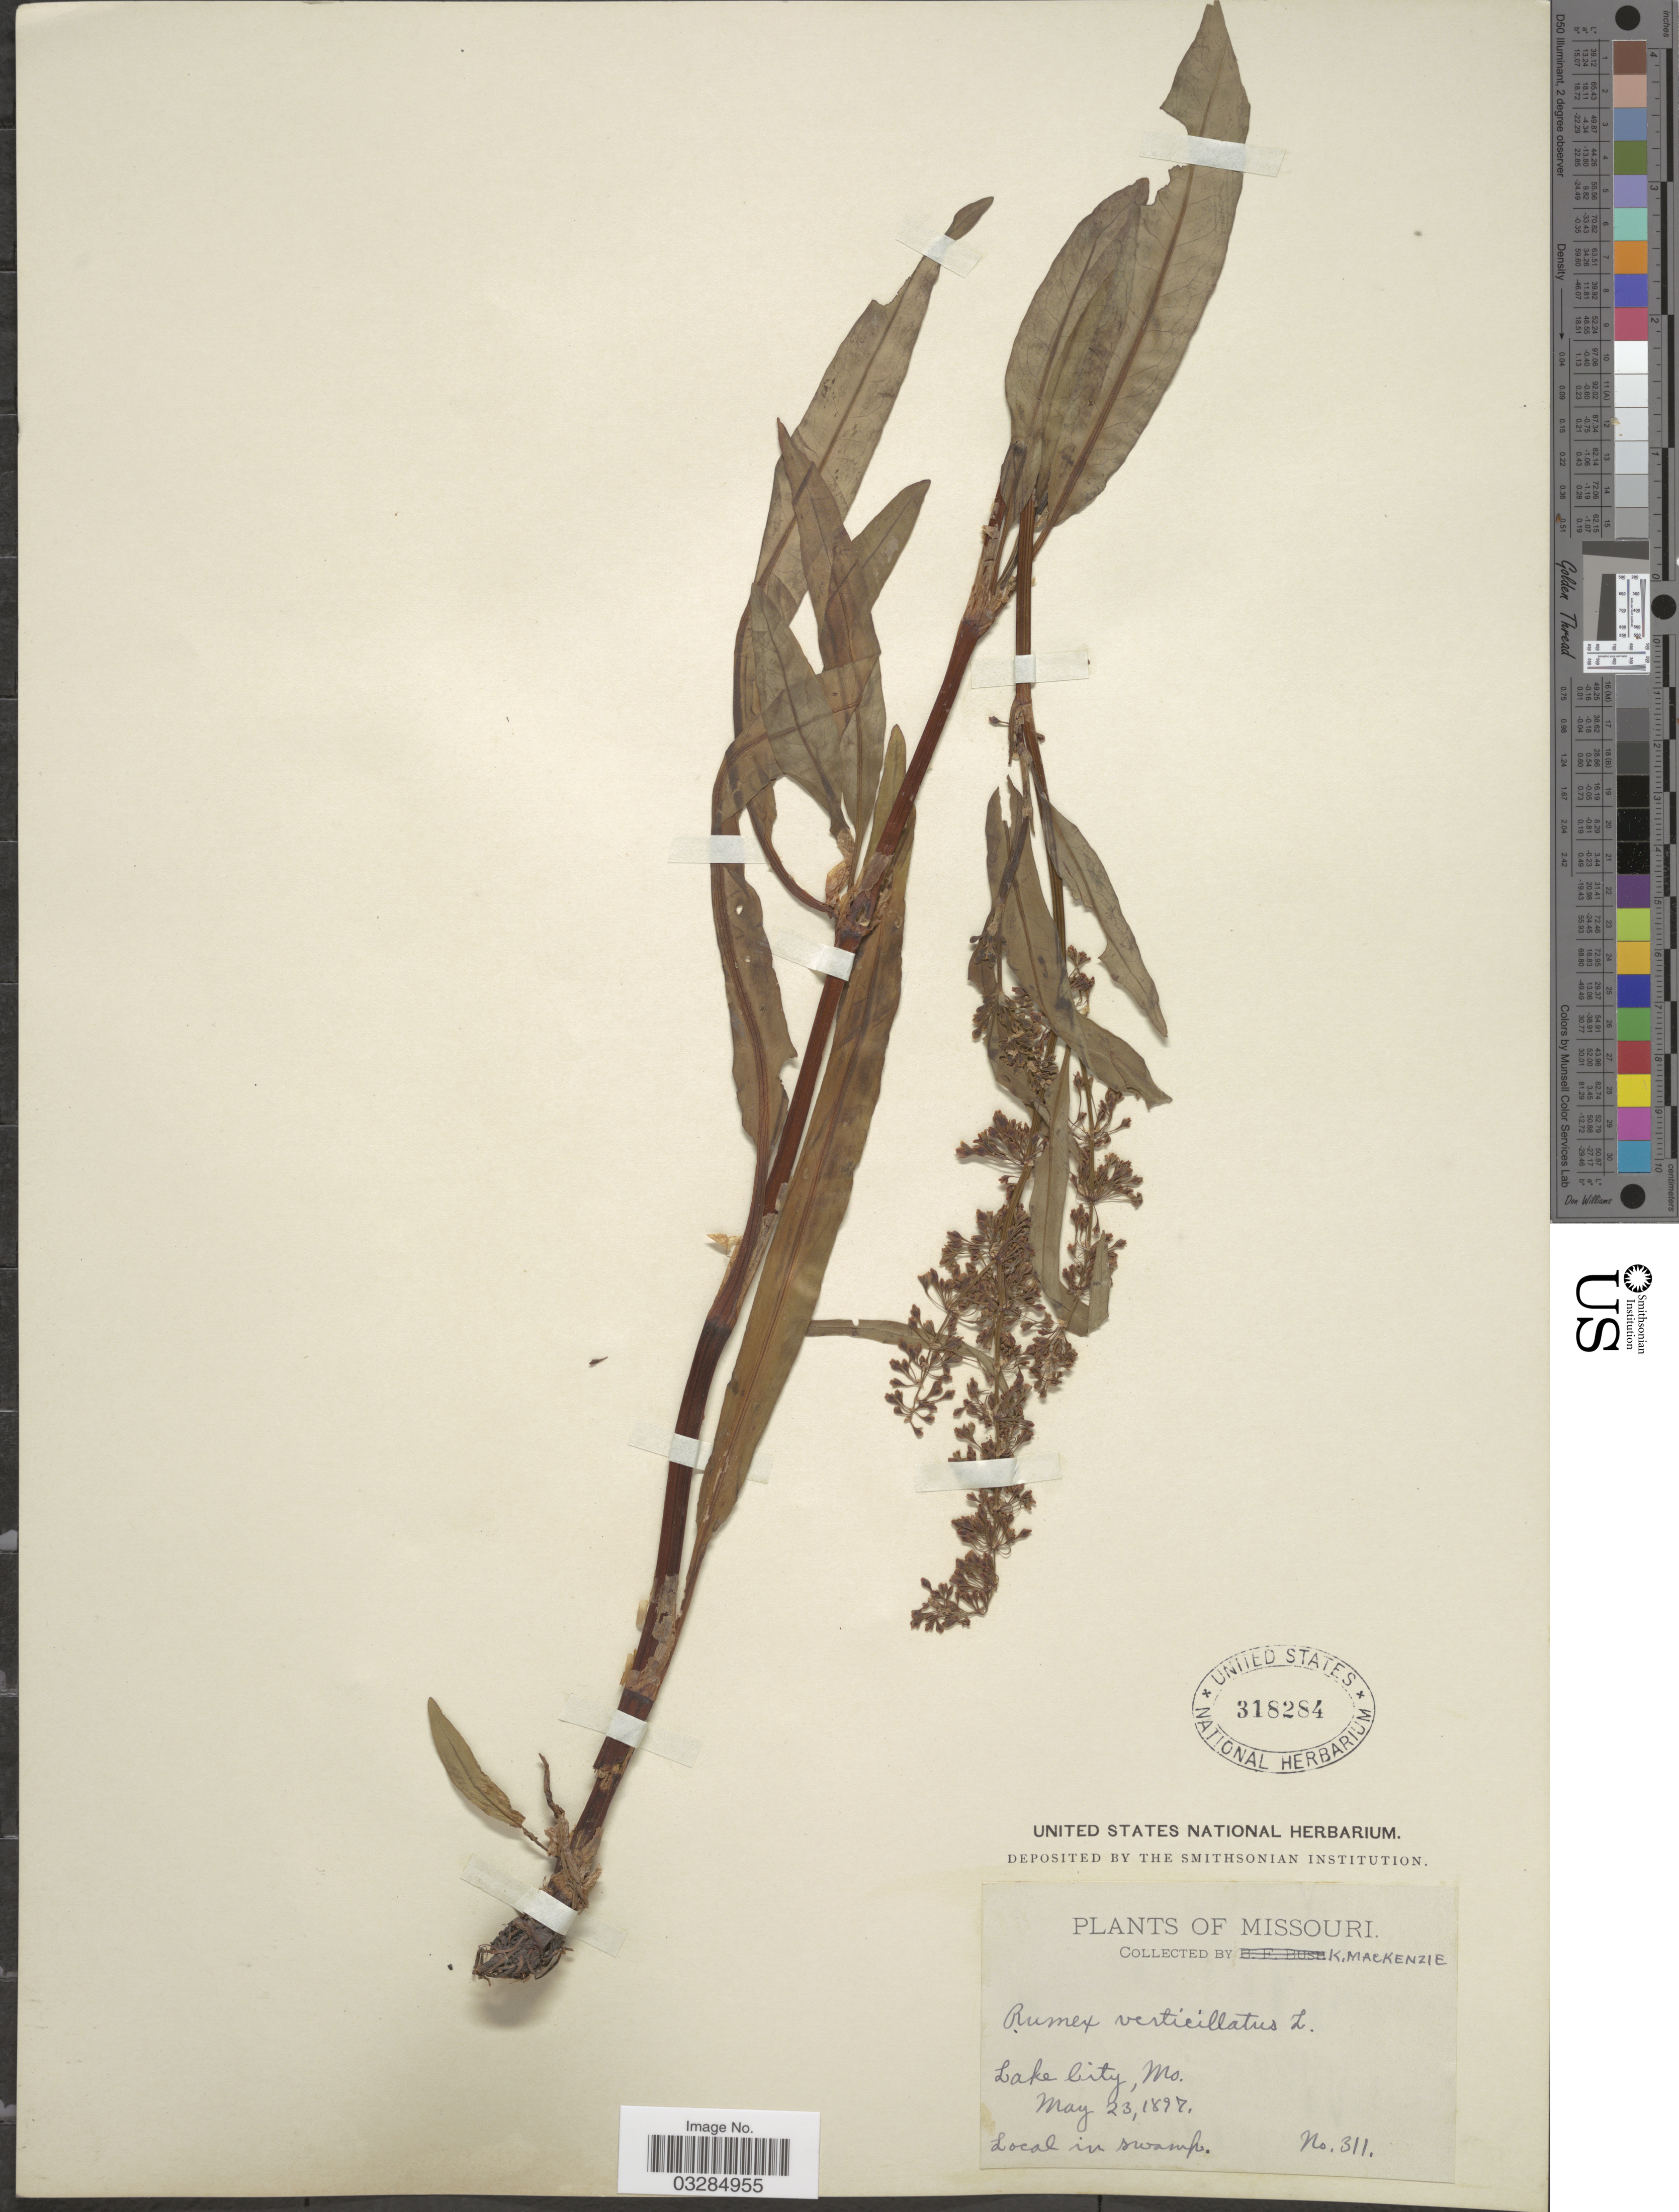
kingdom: Plantae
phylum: Tracheophyta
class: Magnoliopsida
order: Caryophyllales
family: Polygonaceae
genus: Rumex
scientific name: Rumex verticillatus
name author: L.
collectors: K. K. Mackenzie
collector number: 311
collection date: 1897-05-23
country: United States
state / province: Missouri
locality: Lake City.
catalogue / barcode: US 318284